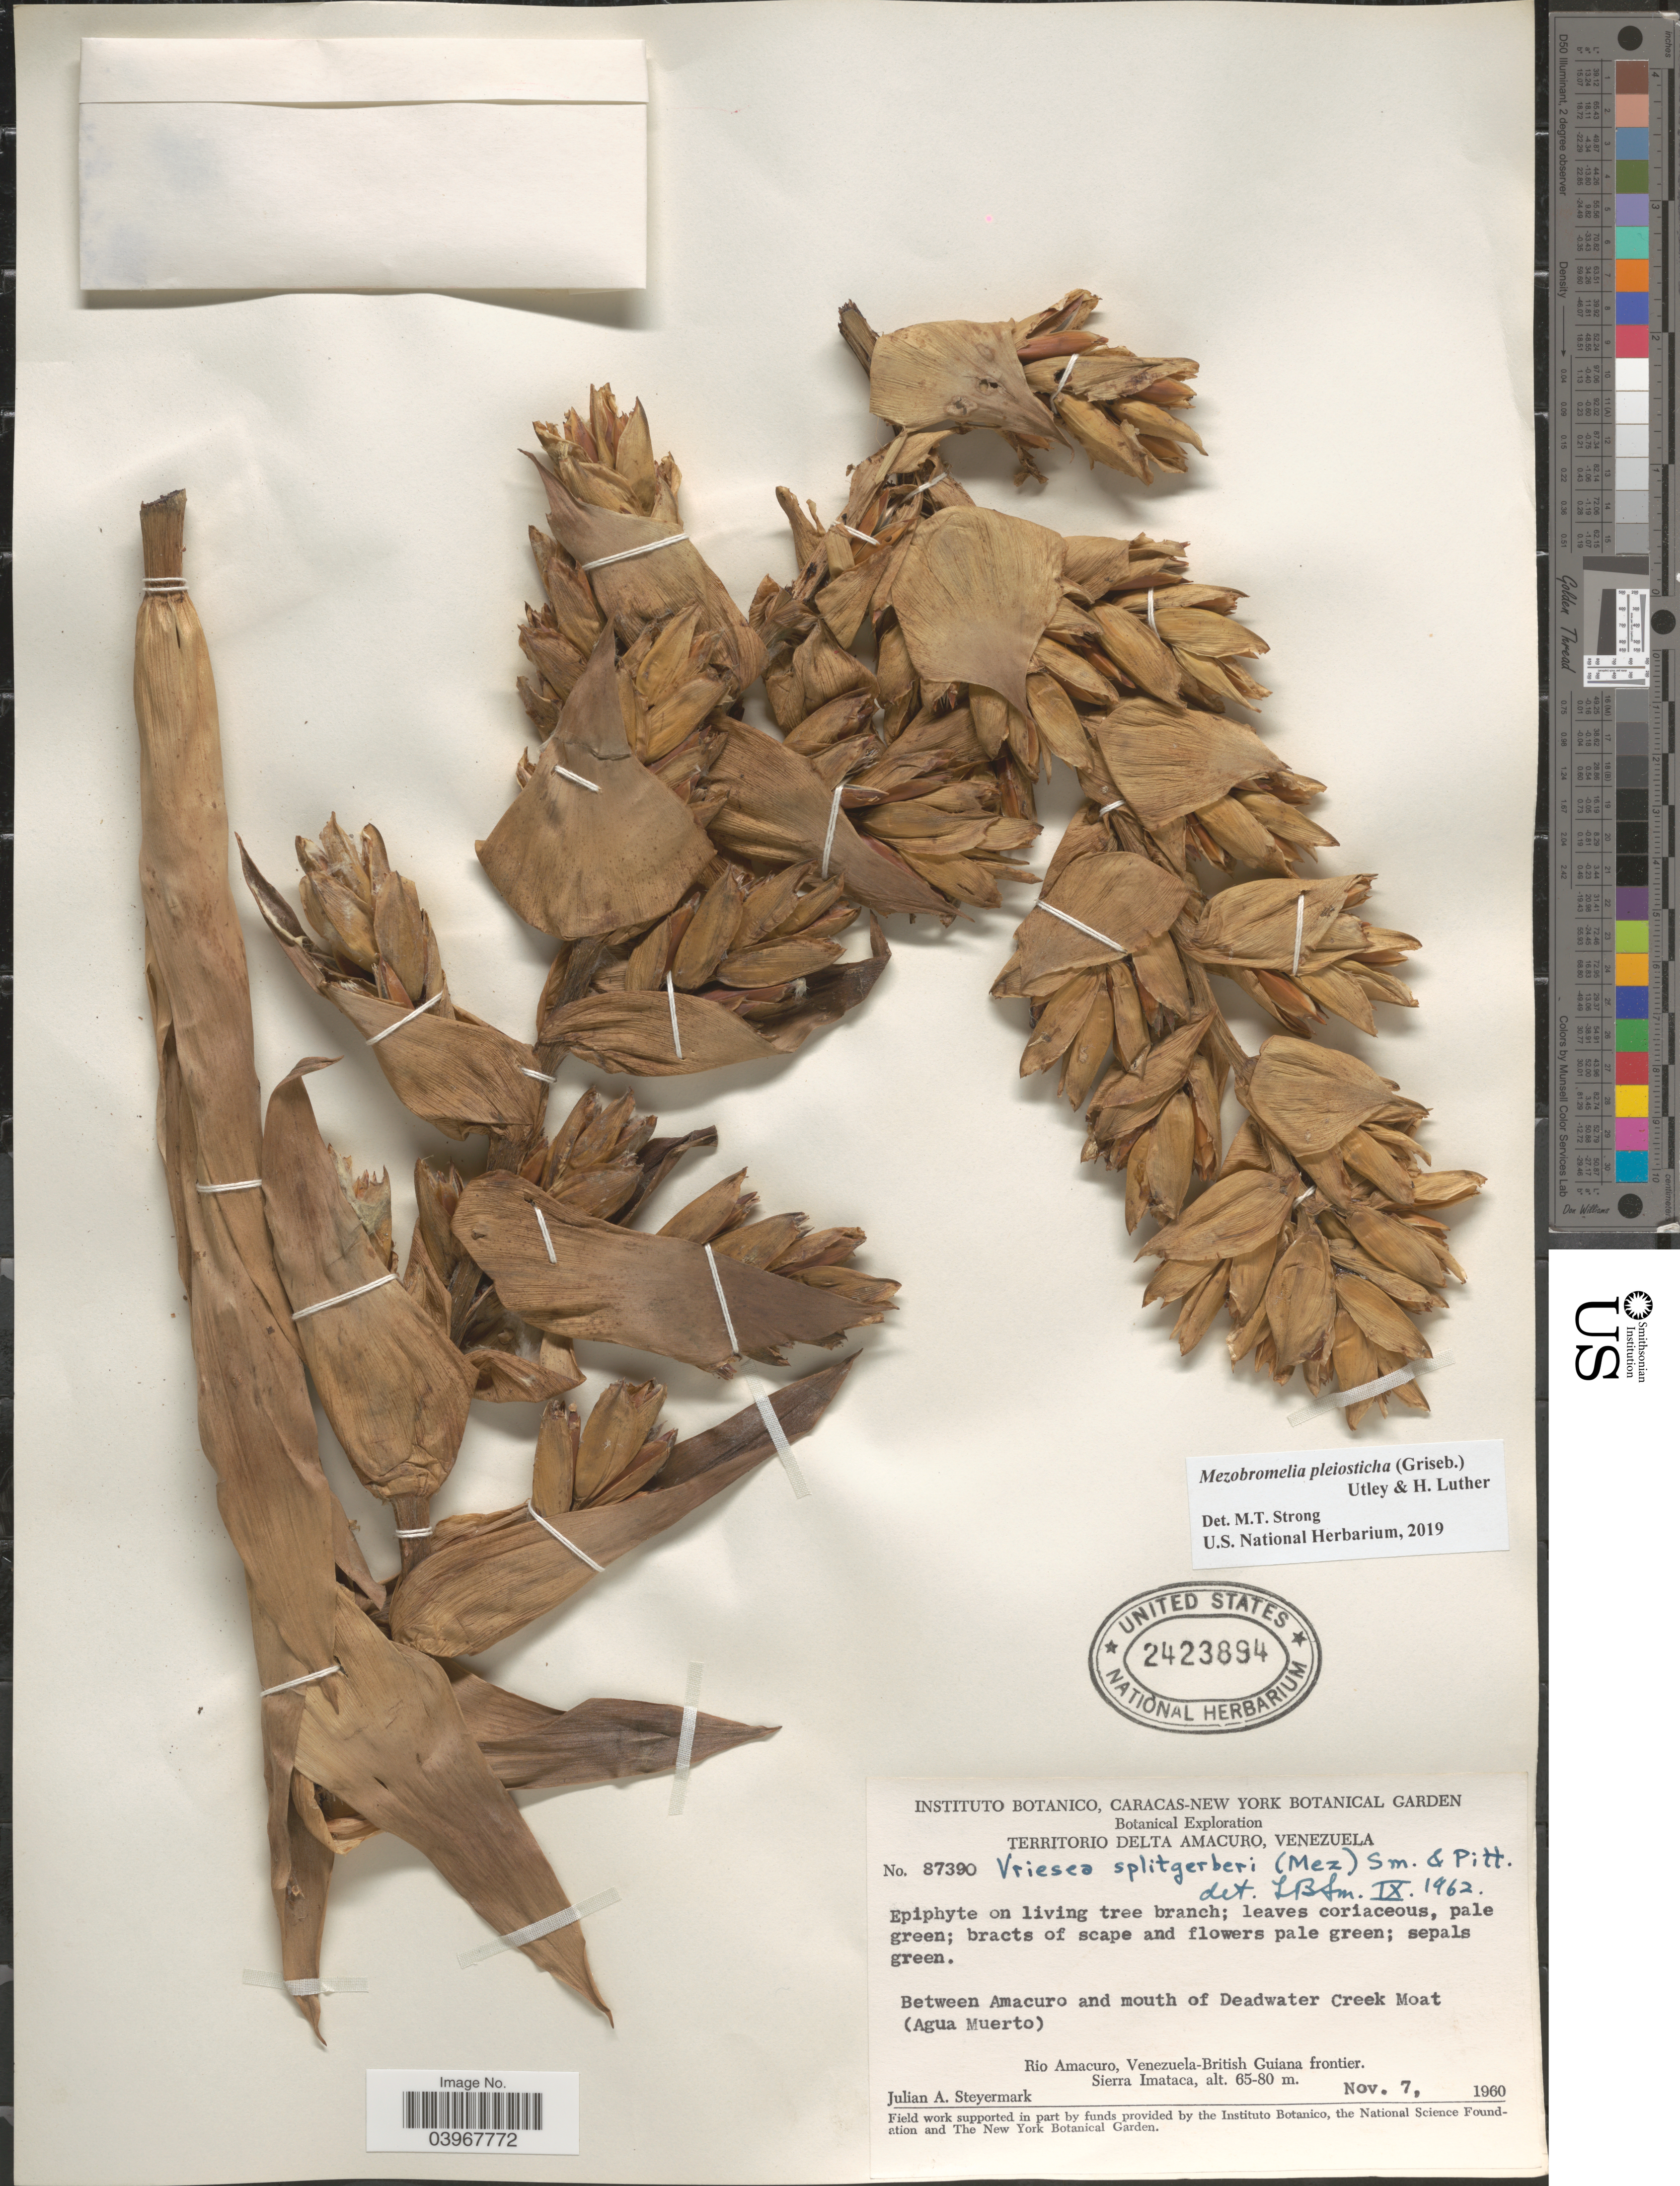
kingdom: Plantae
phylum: Tracheophyta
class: Liliopsida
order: Poales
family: Bromeliaceae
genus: Mezobromelia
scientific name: Mezobromelia pleiosticha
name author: (Griseb.) Utley & H. Luther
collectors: J. Steyermark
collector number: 87390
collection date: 1960-11-07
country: Venezuela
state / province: Delta Amacuro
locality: Territorio Delta Amacuro.Between Amacuro and mouth of Deadwater Creek Moat (Agua Muerto). Rio Amacuro, Venezuela-British Guiana frontier. Sierra Imataca.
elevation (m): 65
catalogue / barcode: US 2423894